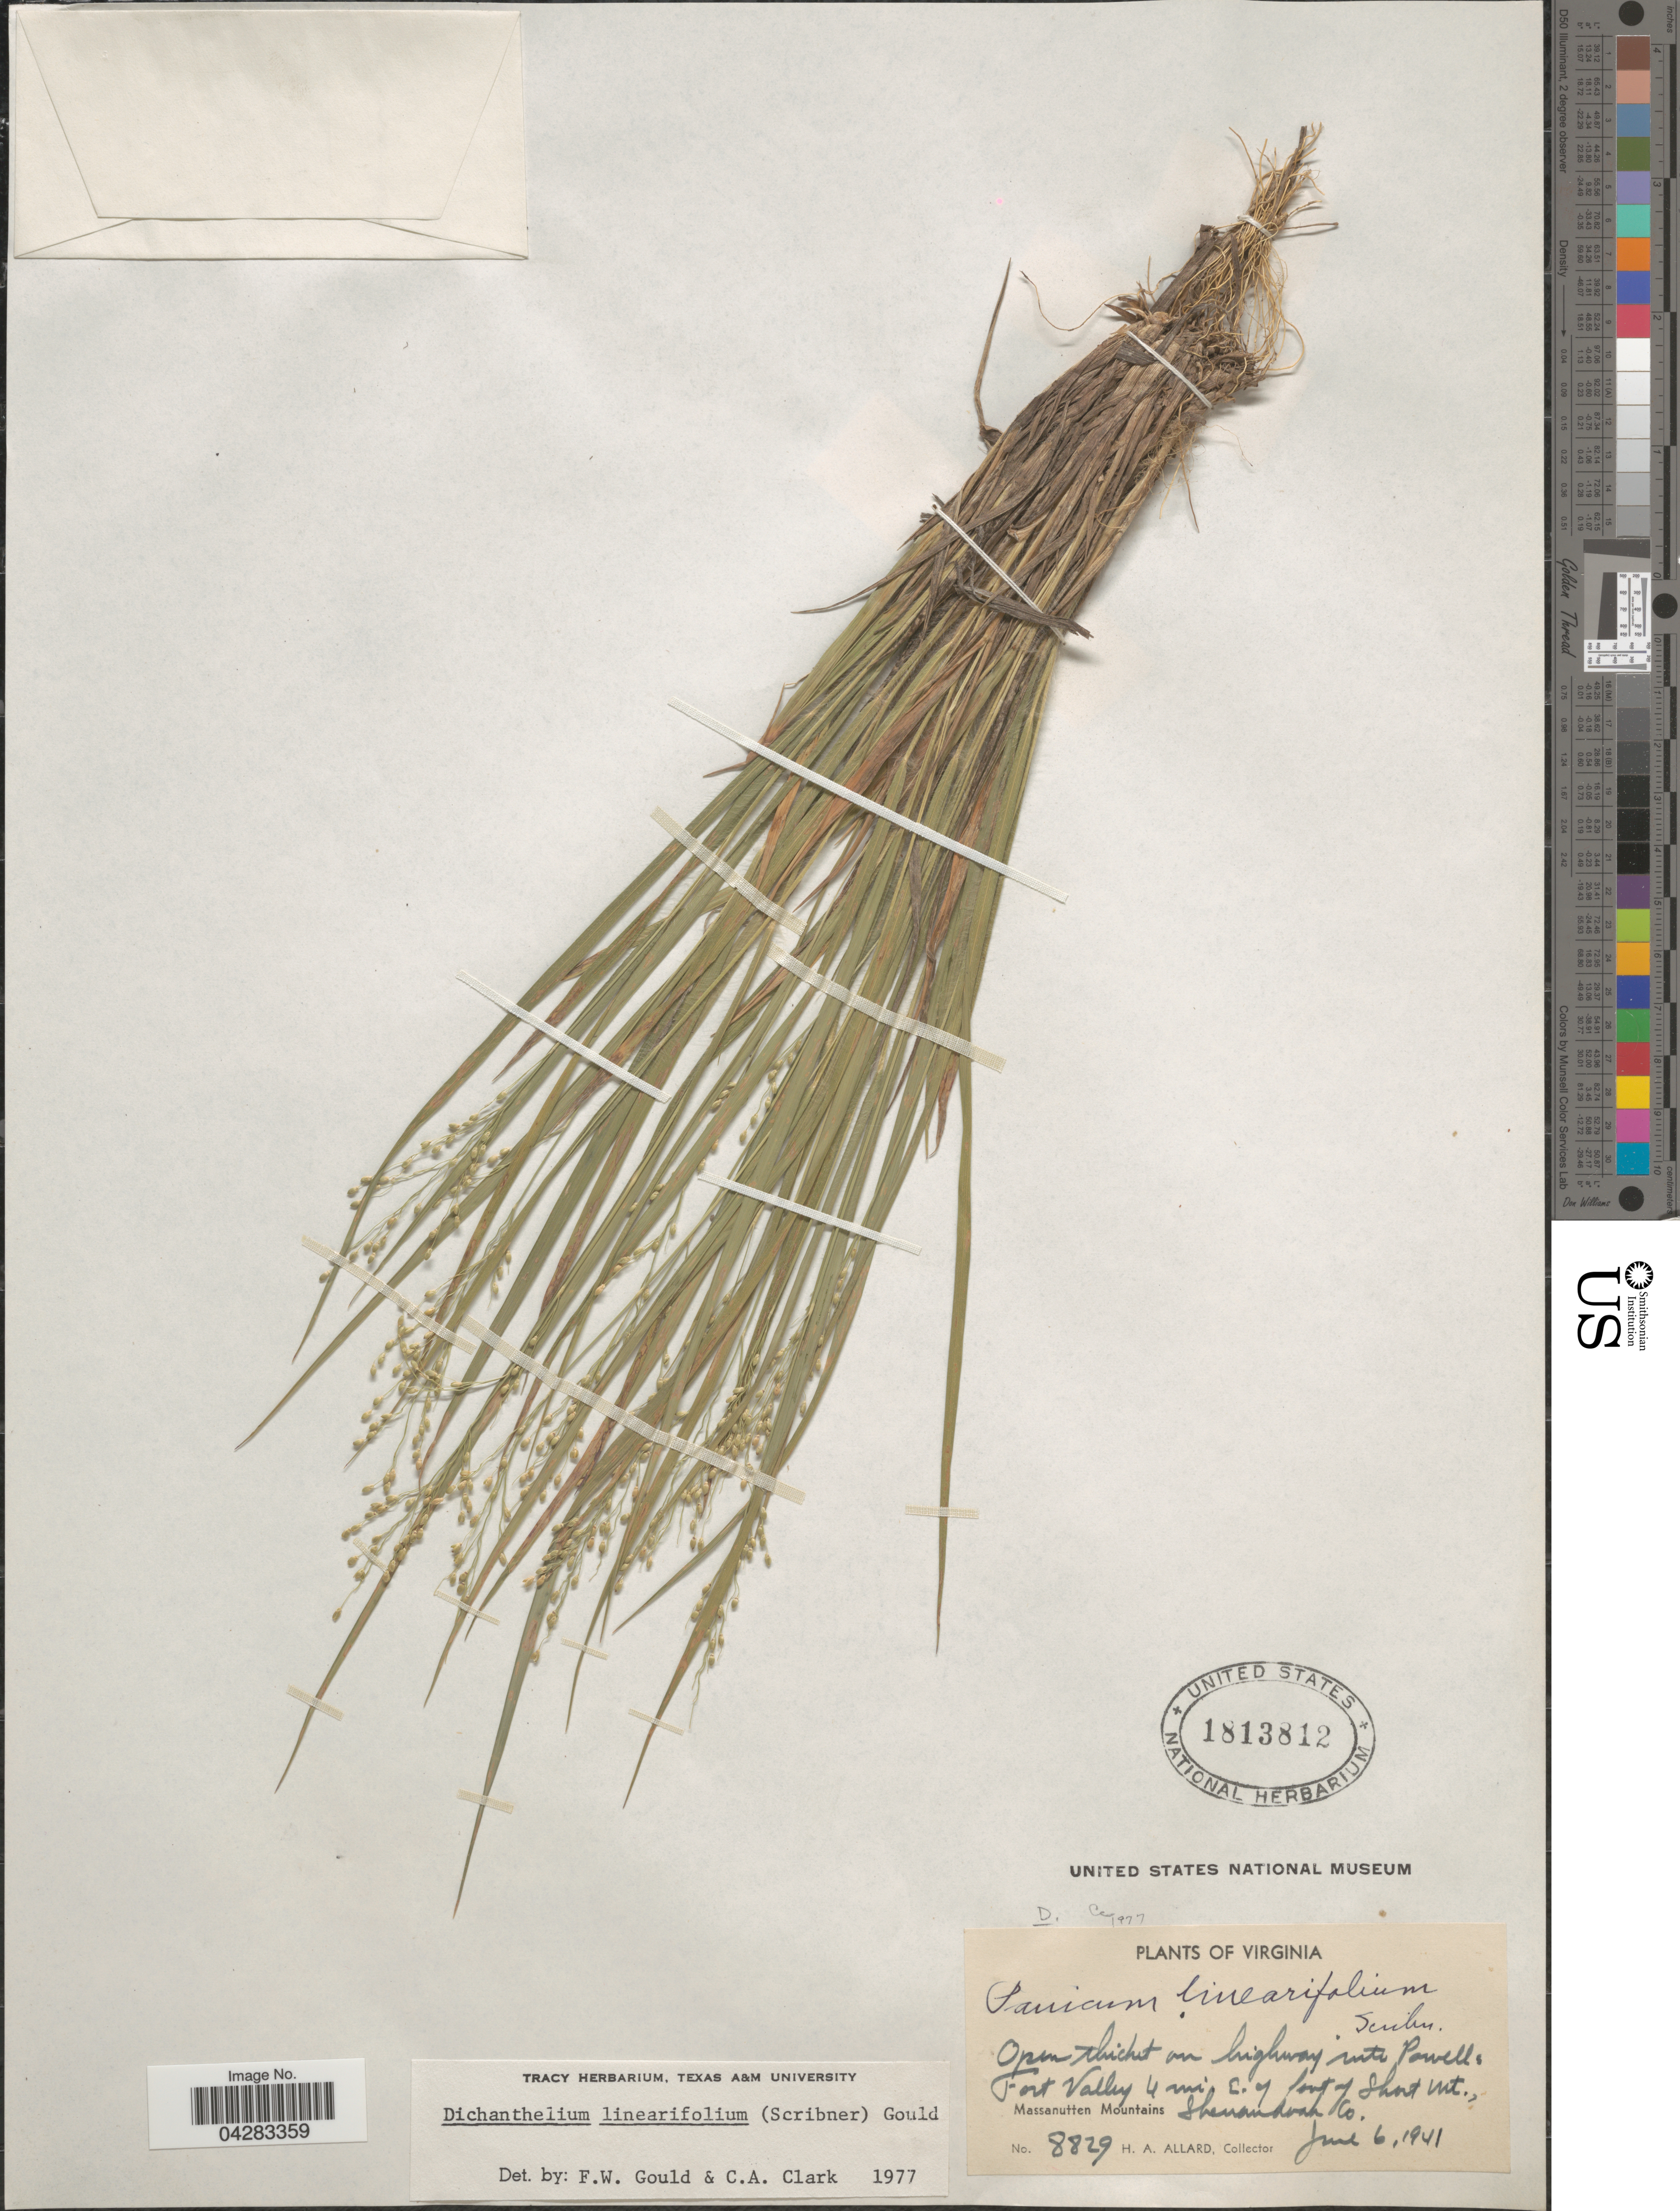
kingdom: Plantae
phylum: Tracheophyta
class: Liliopsida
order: Poales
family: Poaceae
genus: Dichanthelium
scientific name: Dichanthelium linearifolium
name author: (Scribn.) Gould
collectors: H. A. Allard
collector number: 8829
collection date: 1941-06-06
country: United States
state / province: Virginia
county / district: Shenandoah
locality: Open thicket on highway into Powell Fort Valley 4 mi E. of foot of Short Mt., Massanutten Mountains. Shenandoah Co.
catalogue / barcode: US 1813812